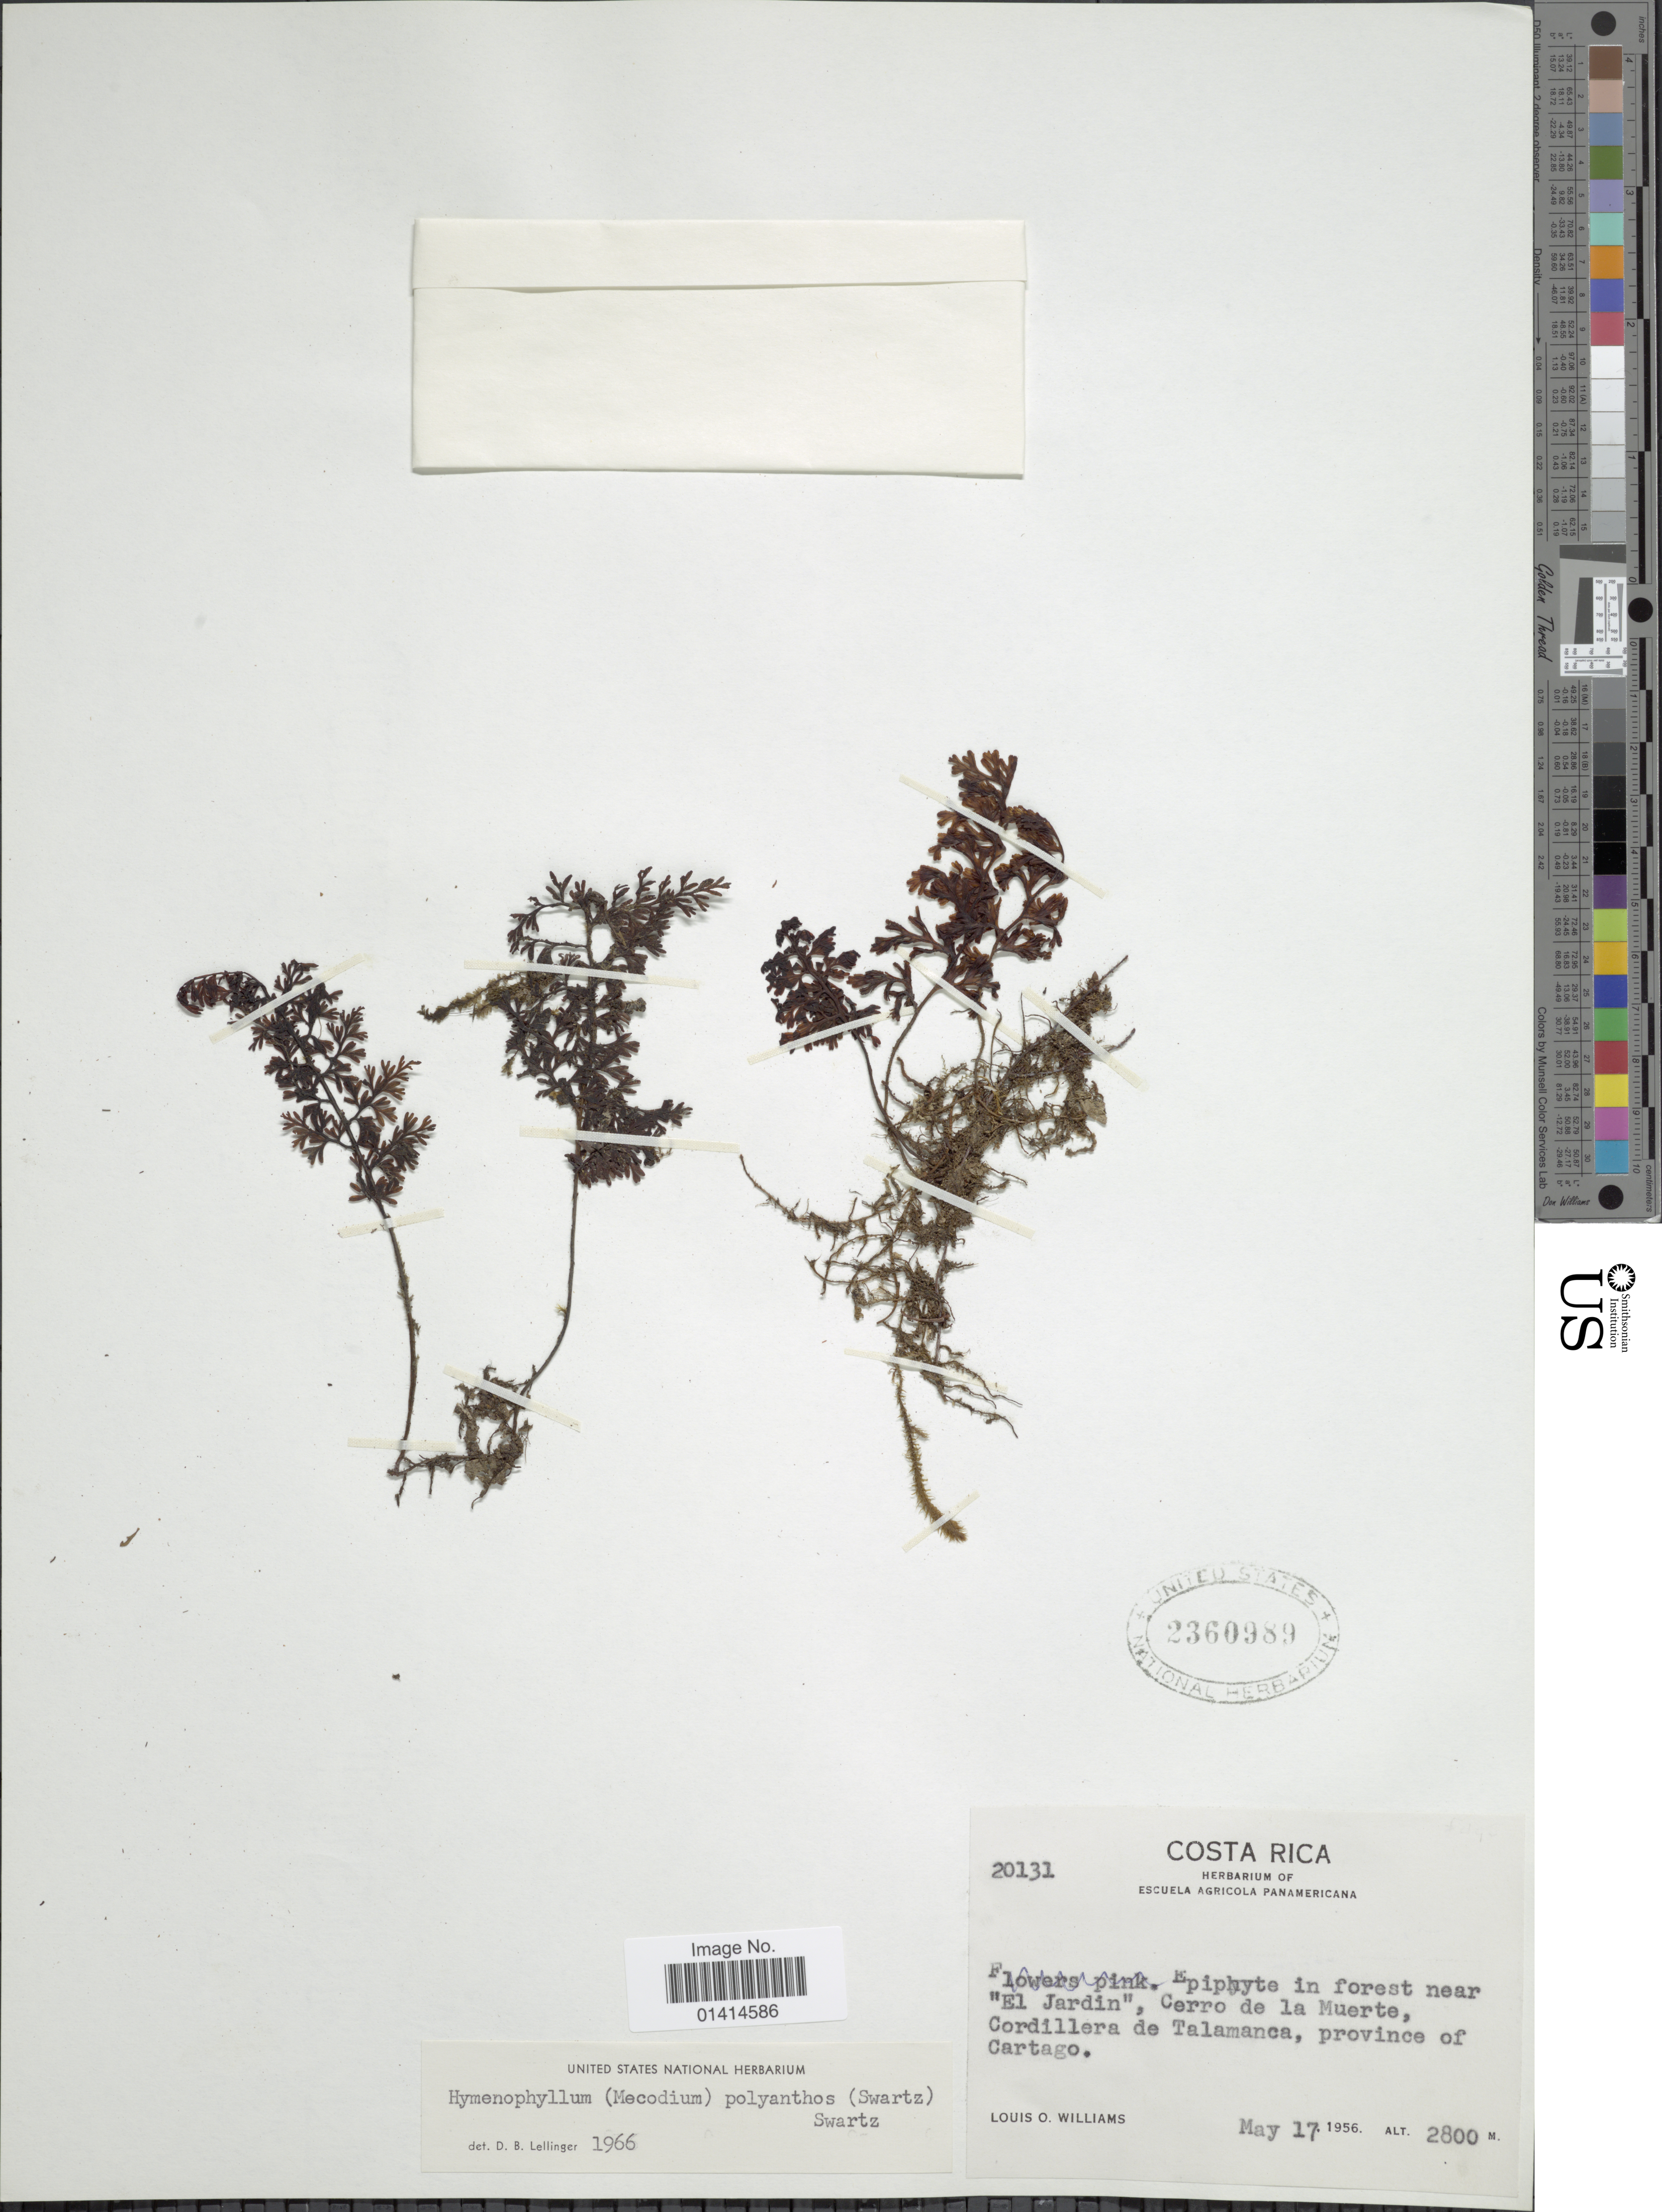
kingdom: Plantae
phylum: Tracheophyta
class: Polypodiopsida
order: Hymenophyllales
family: Hymenophyllaceae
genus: Hymenophyllum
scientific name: Hymenophyllum polyanthos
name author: (Sw.) Sw.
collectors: L. O. Williams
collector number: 20131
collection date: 1956-05-17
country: Costa Rica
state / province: Cartago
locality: In forest near 'El Jardin, ' Cerro de la Muerte, Cordillera de Talamanca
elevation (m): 2800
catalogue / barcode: US 2360989